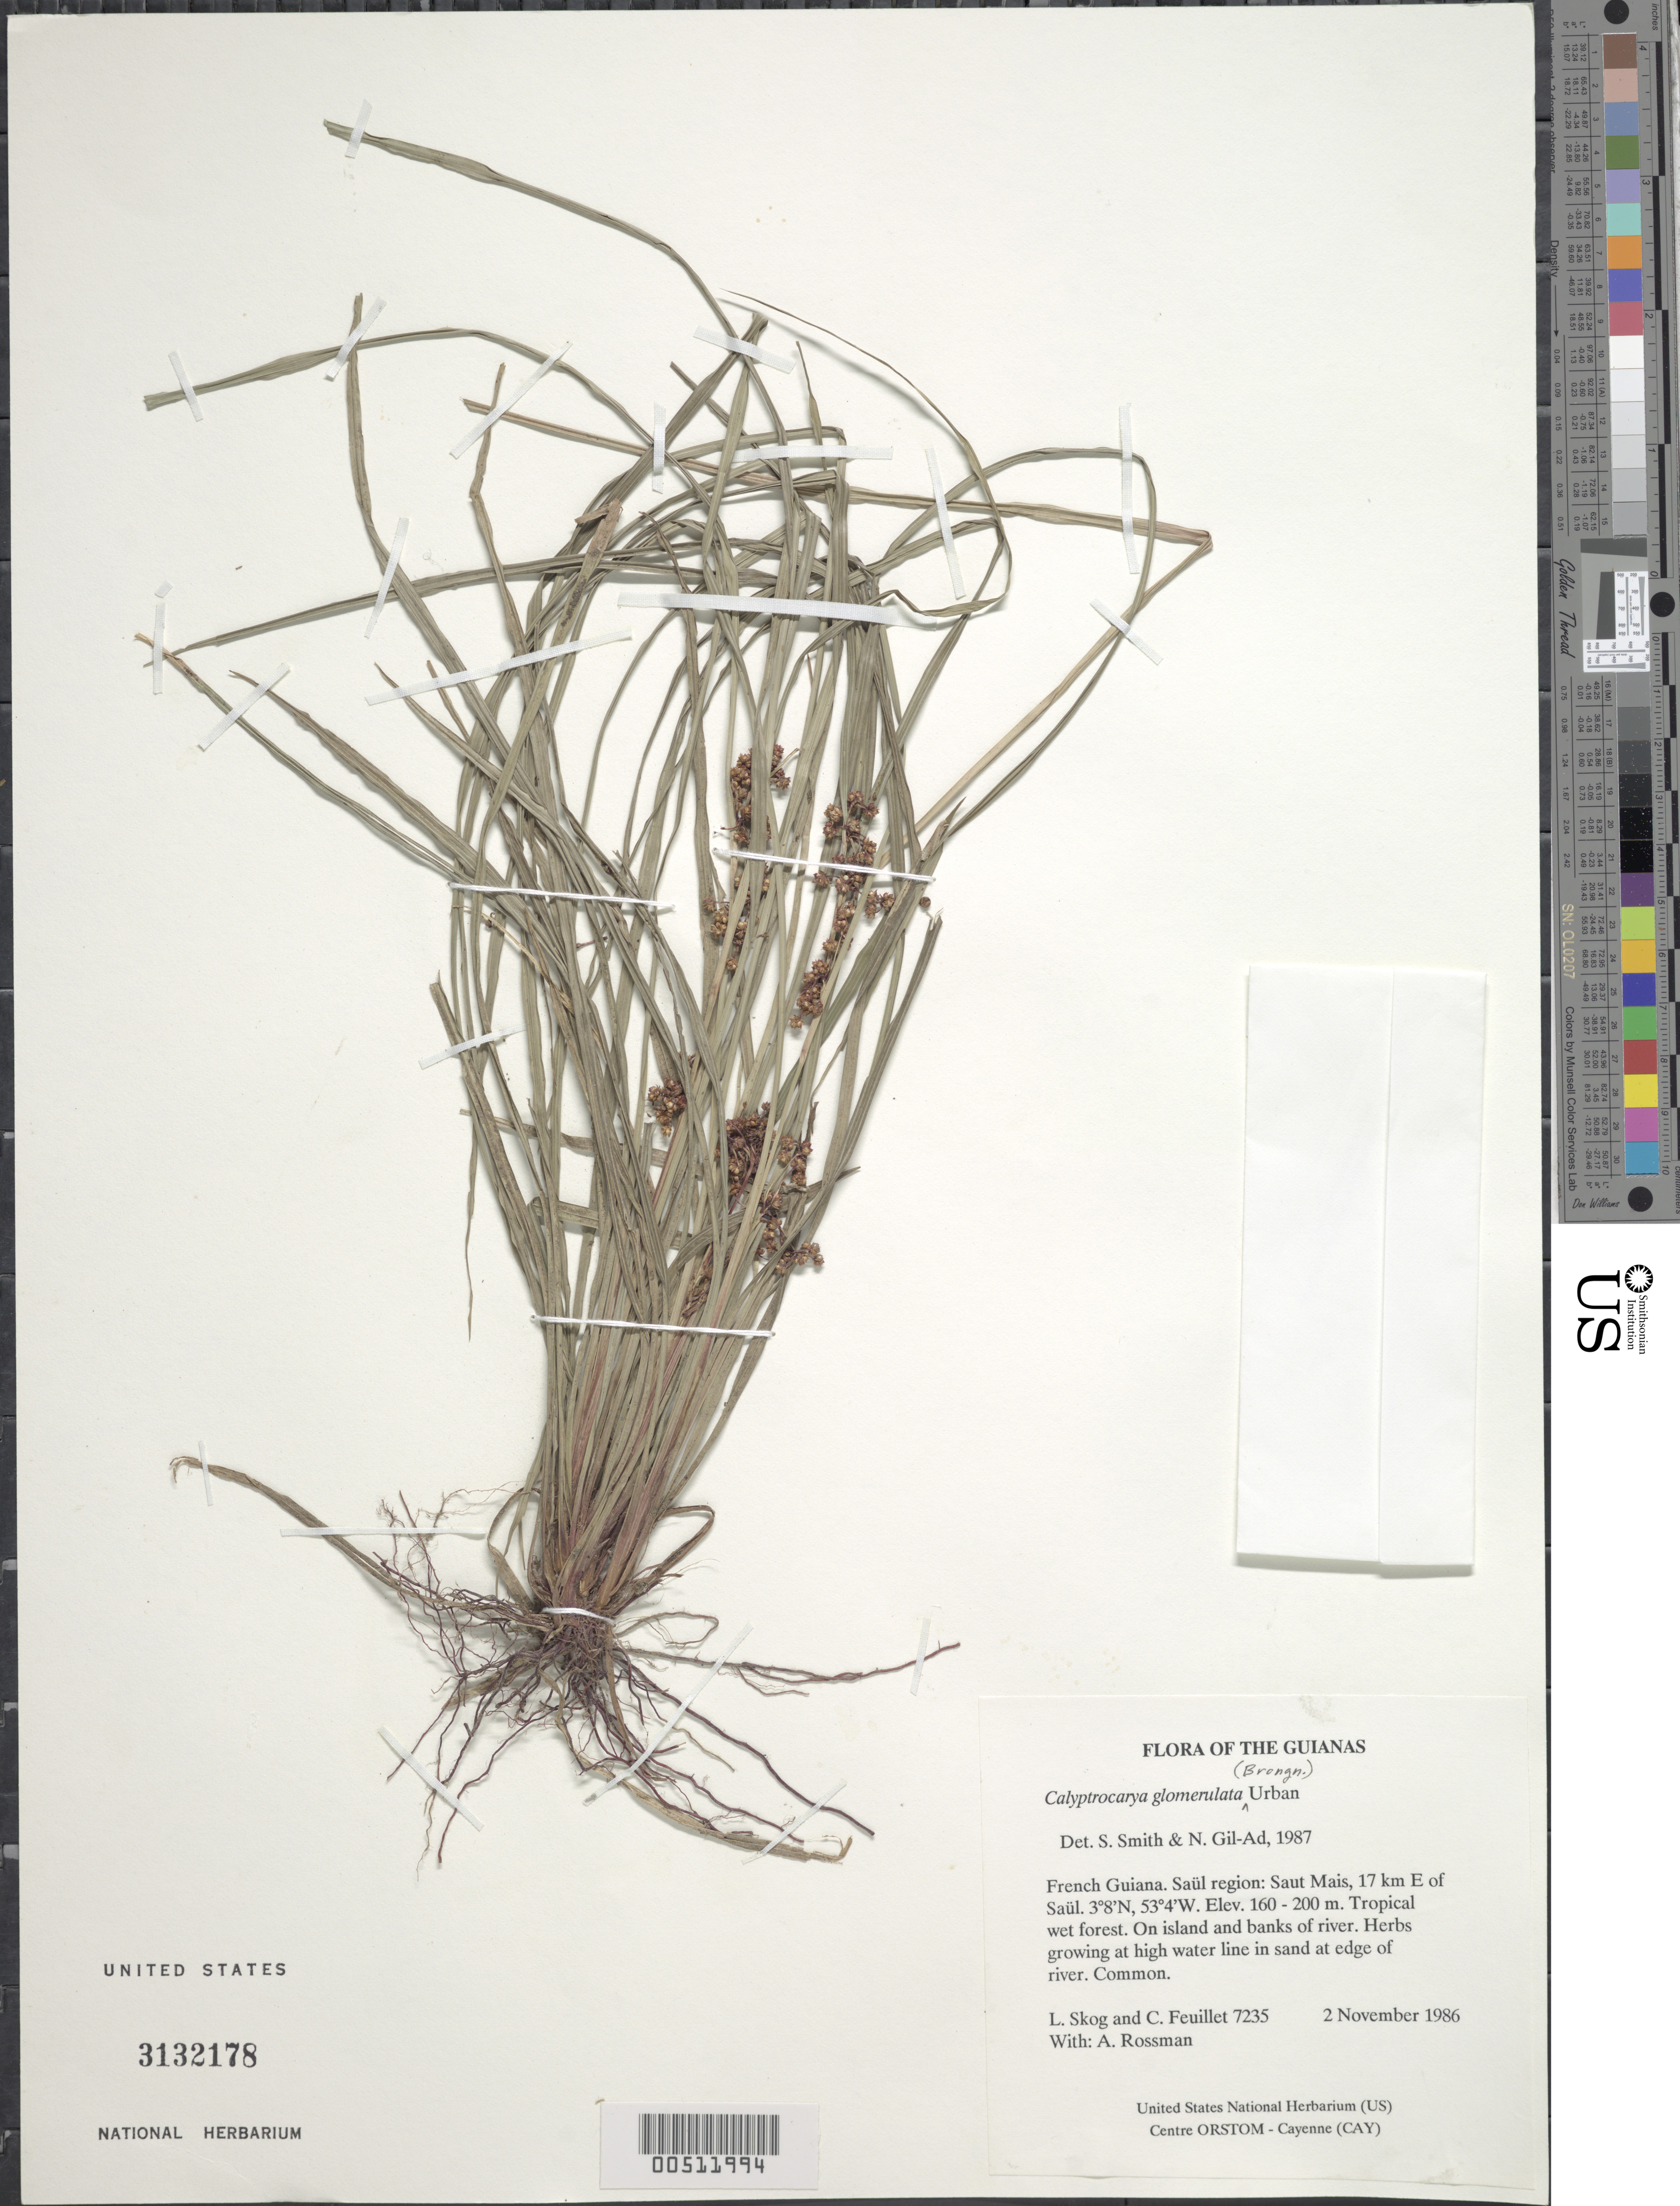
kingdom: Plantae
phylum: Tracheophyta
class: Liliopsida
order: Poales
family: Cyperaceae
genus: Calyptrocarya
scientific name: Calyptrocarya glomerulata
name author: (Brongn.) Urb.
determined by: Gil-Ad, N. L.; Smith, S. F.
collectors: L. E. Skog, C. Feuillet & A. Rossman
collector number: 7235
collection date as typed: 2 November 1986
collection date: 1986-11-02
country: French Guiana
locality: Saut Mais, 17 km E of Saül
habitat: Tropical wet forest. On island and banks of river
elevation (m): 160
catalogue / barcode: US 3132178